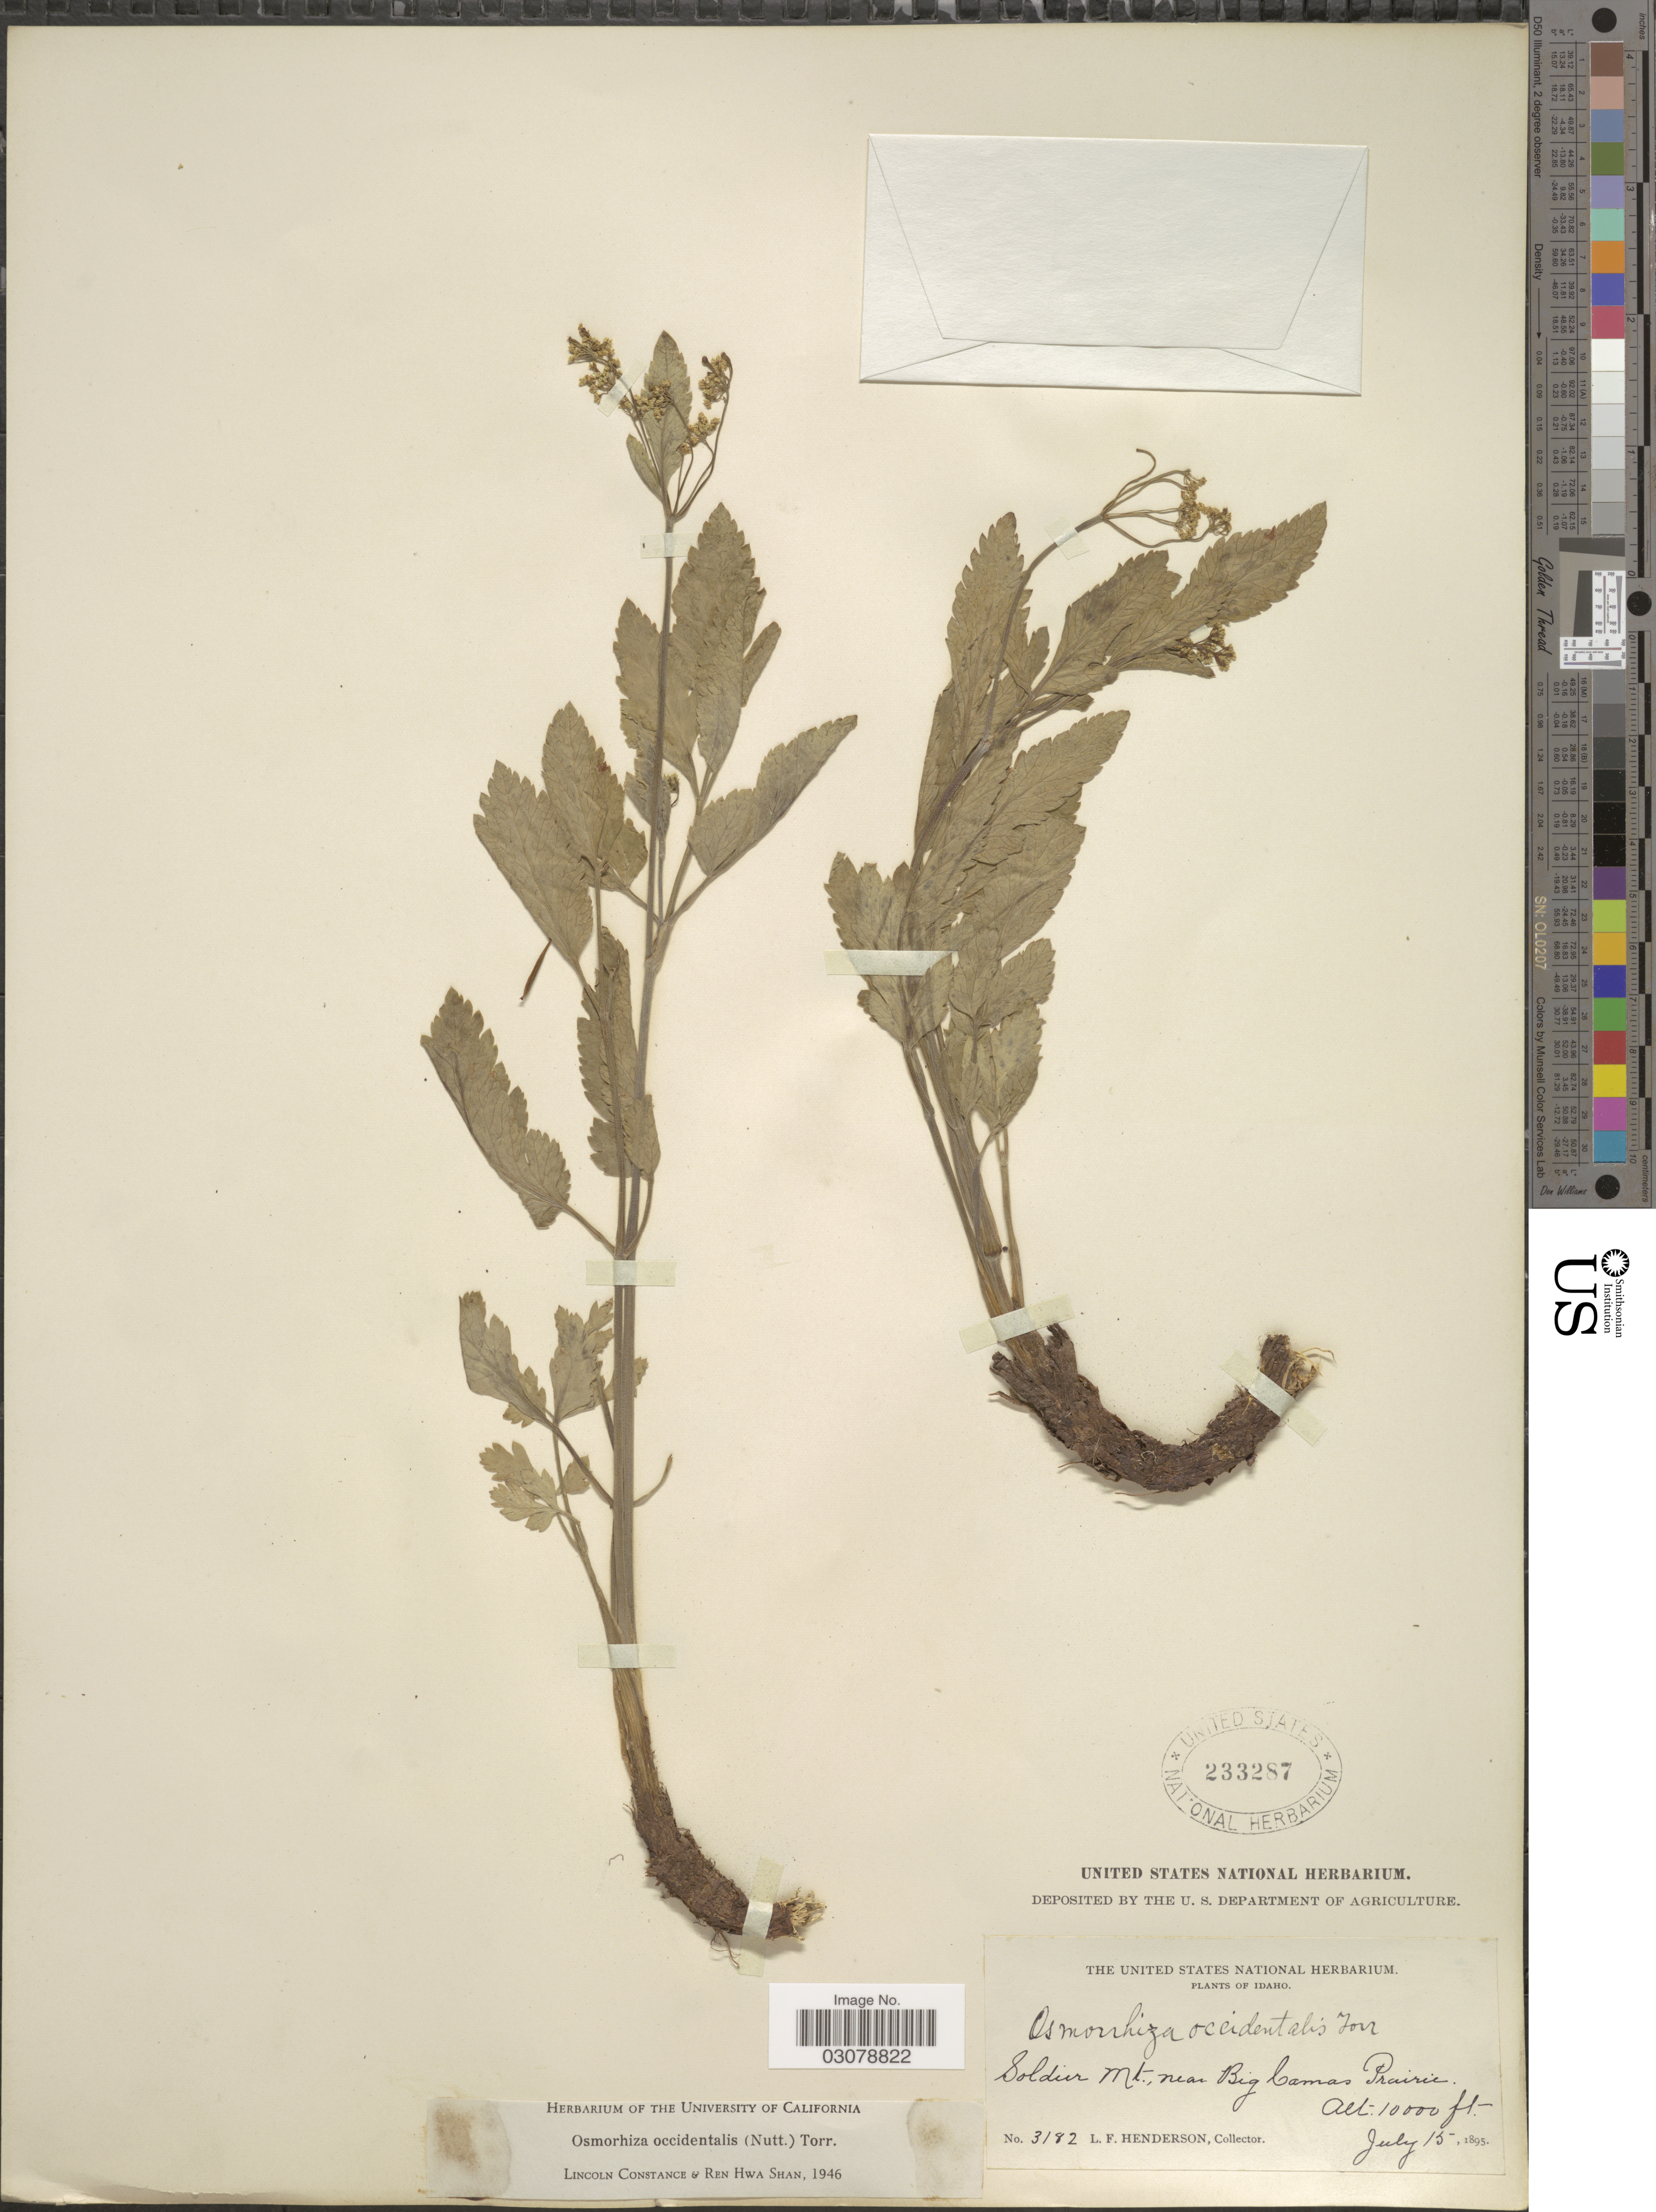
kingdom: Plantae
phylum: Tracheophyta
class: Magnoliopsida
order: Apiales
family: Apiaceae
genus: Osmorhiza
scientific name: Osmorhiza occidentalis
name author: (Nutt.) Torr.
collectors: L. Henderson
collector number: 3182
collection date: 1895-07-15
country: United States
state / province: Idaho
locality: Soldier Mt., near Big Camas Prairie.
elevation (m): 3048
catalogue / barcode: US 233287